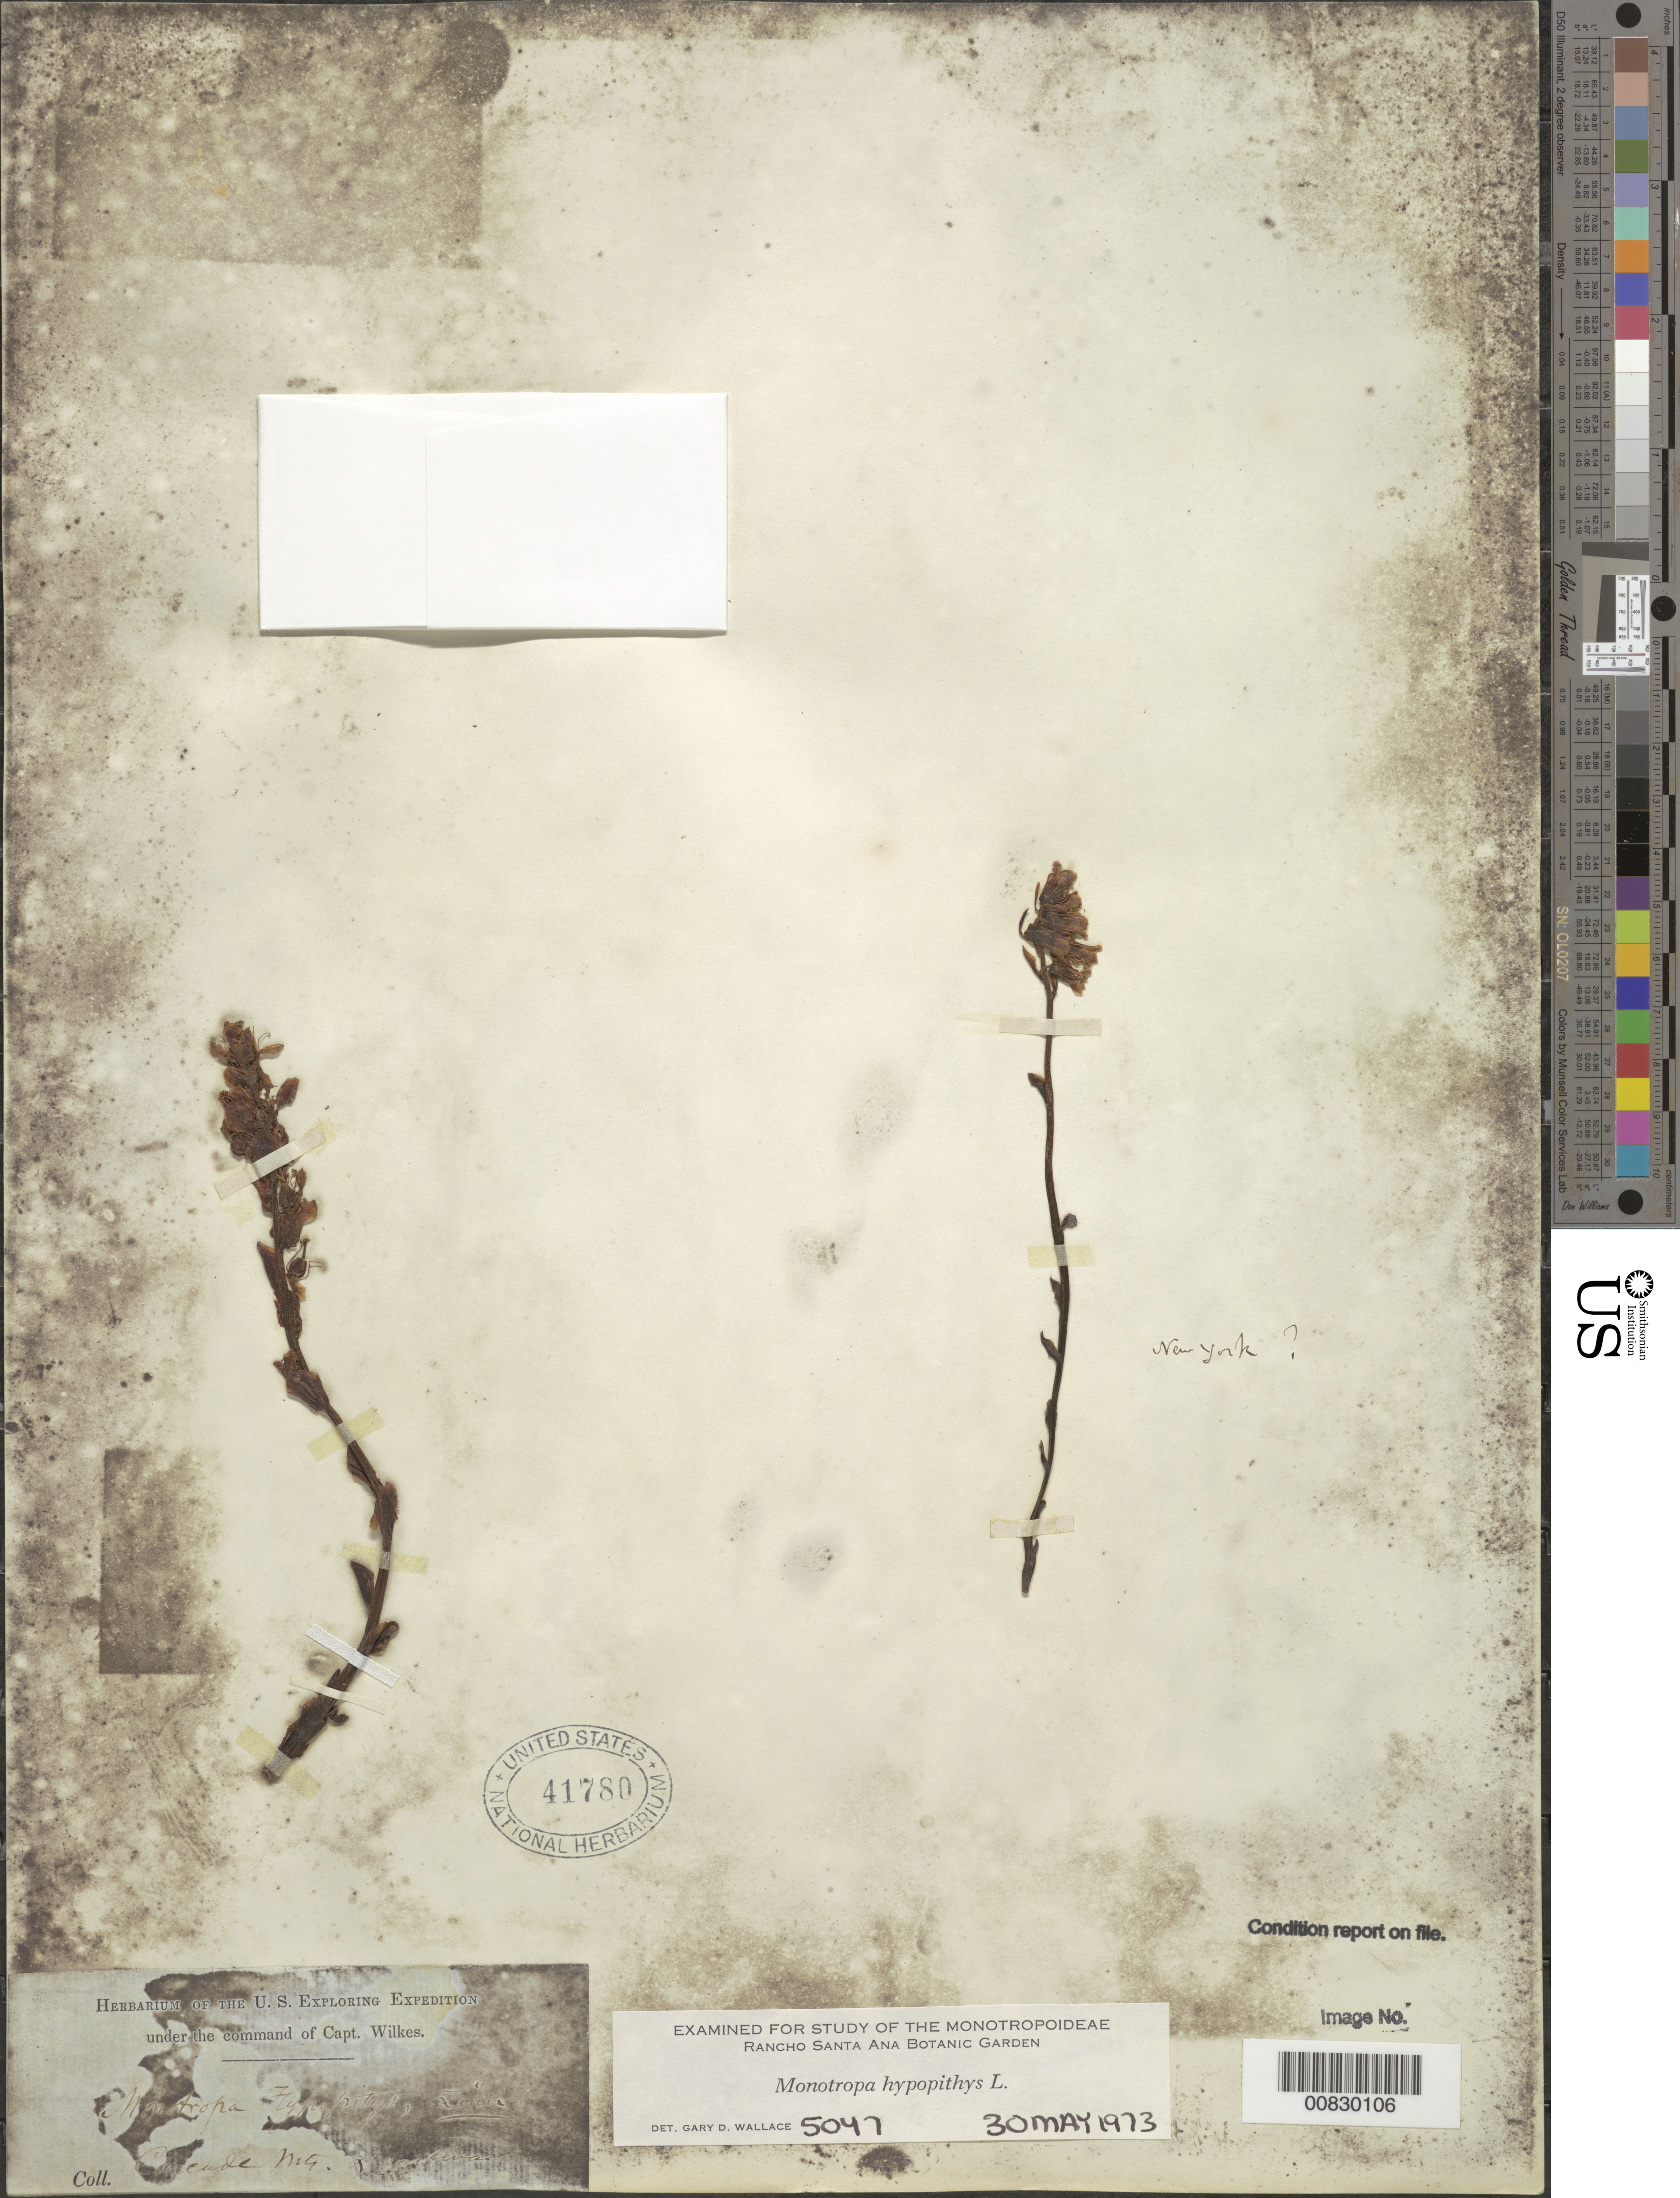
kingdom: Plantae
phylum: Tracheophyta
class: Magnoliopsida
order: Ericales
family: Ericaceae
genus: Monotropa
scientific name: Monotropa hypopitys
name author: L.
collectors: Wilkes Explor. Exped.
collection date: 1838/1842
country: United States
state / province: Washington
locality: Cascade Mountains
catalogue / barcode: US 41780